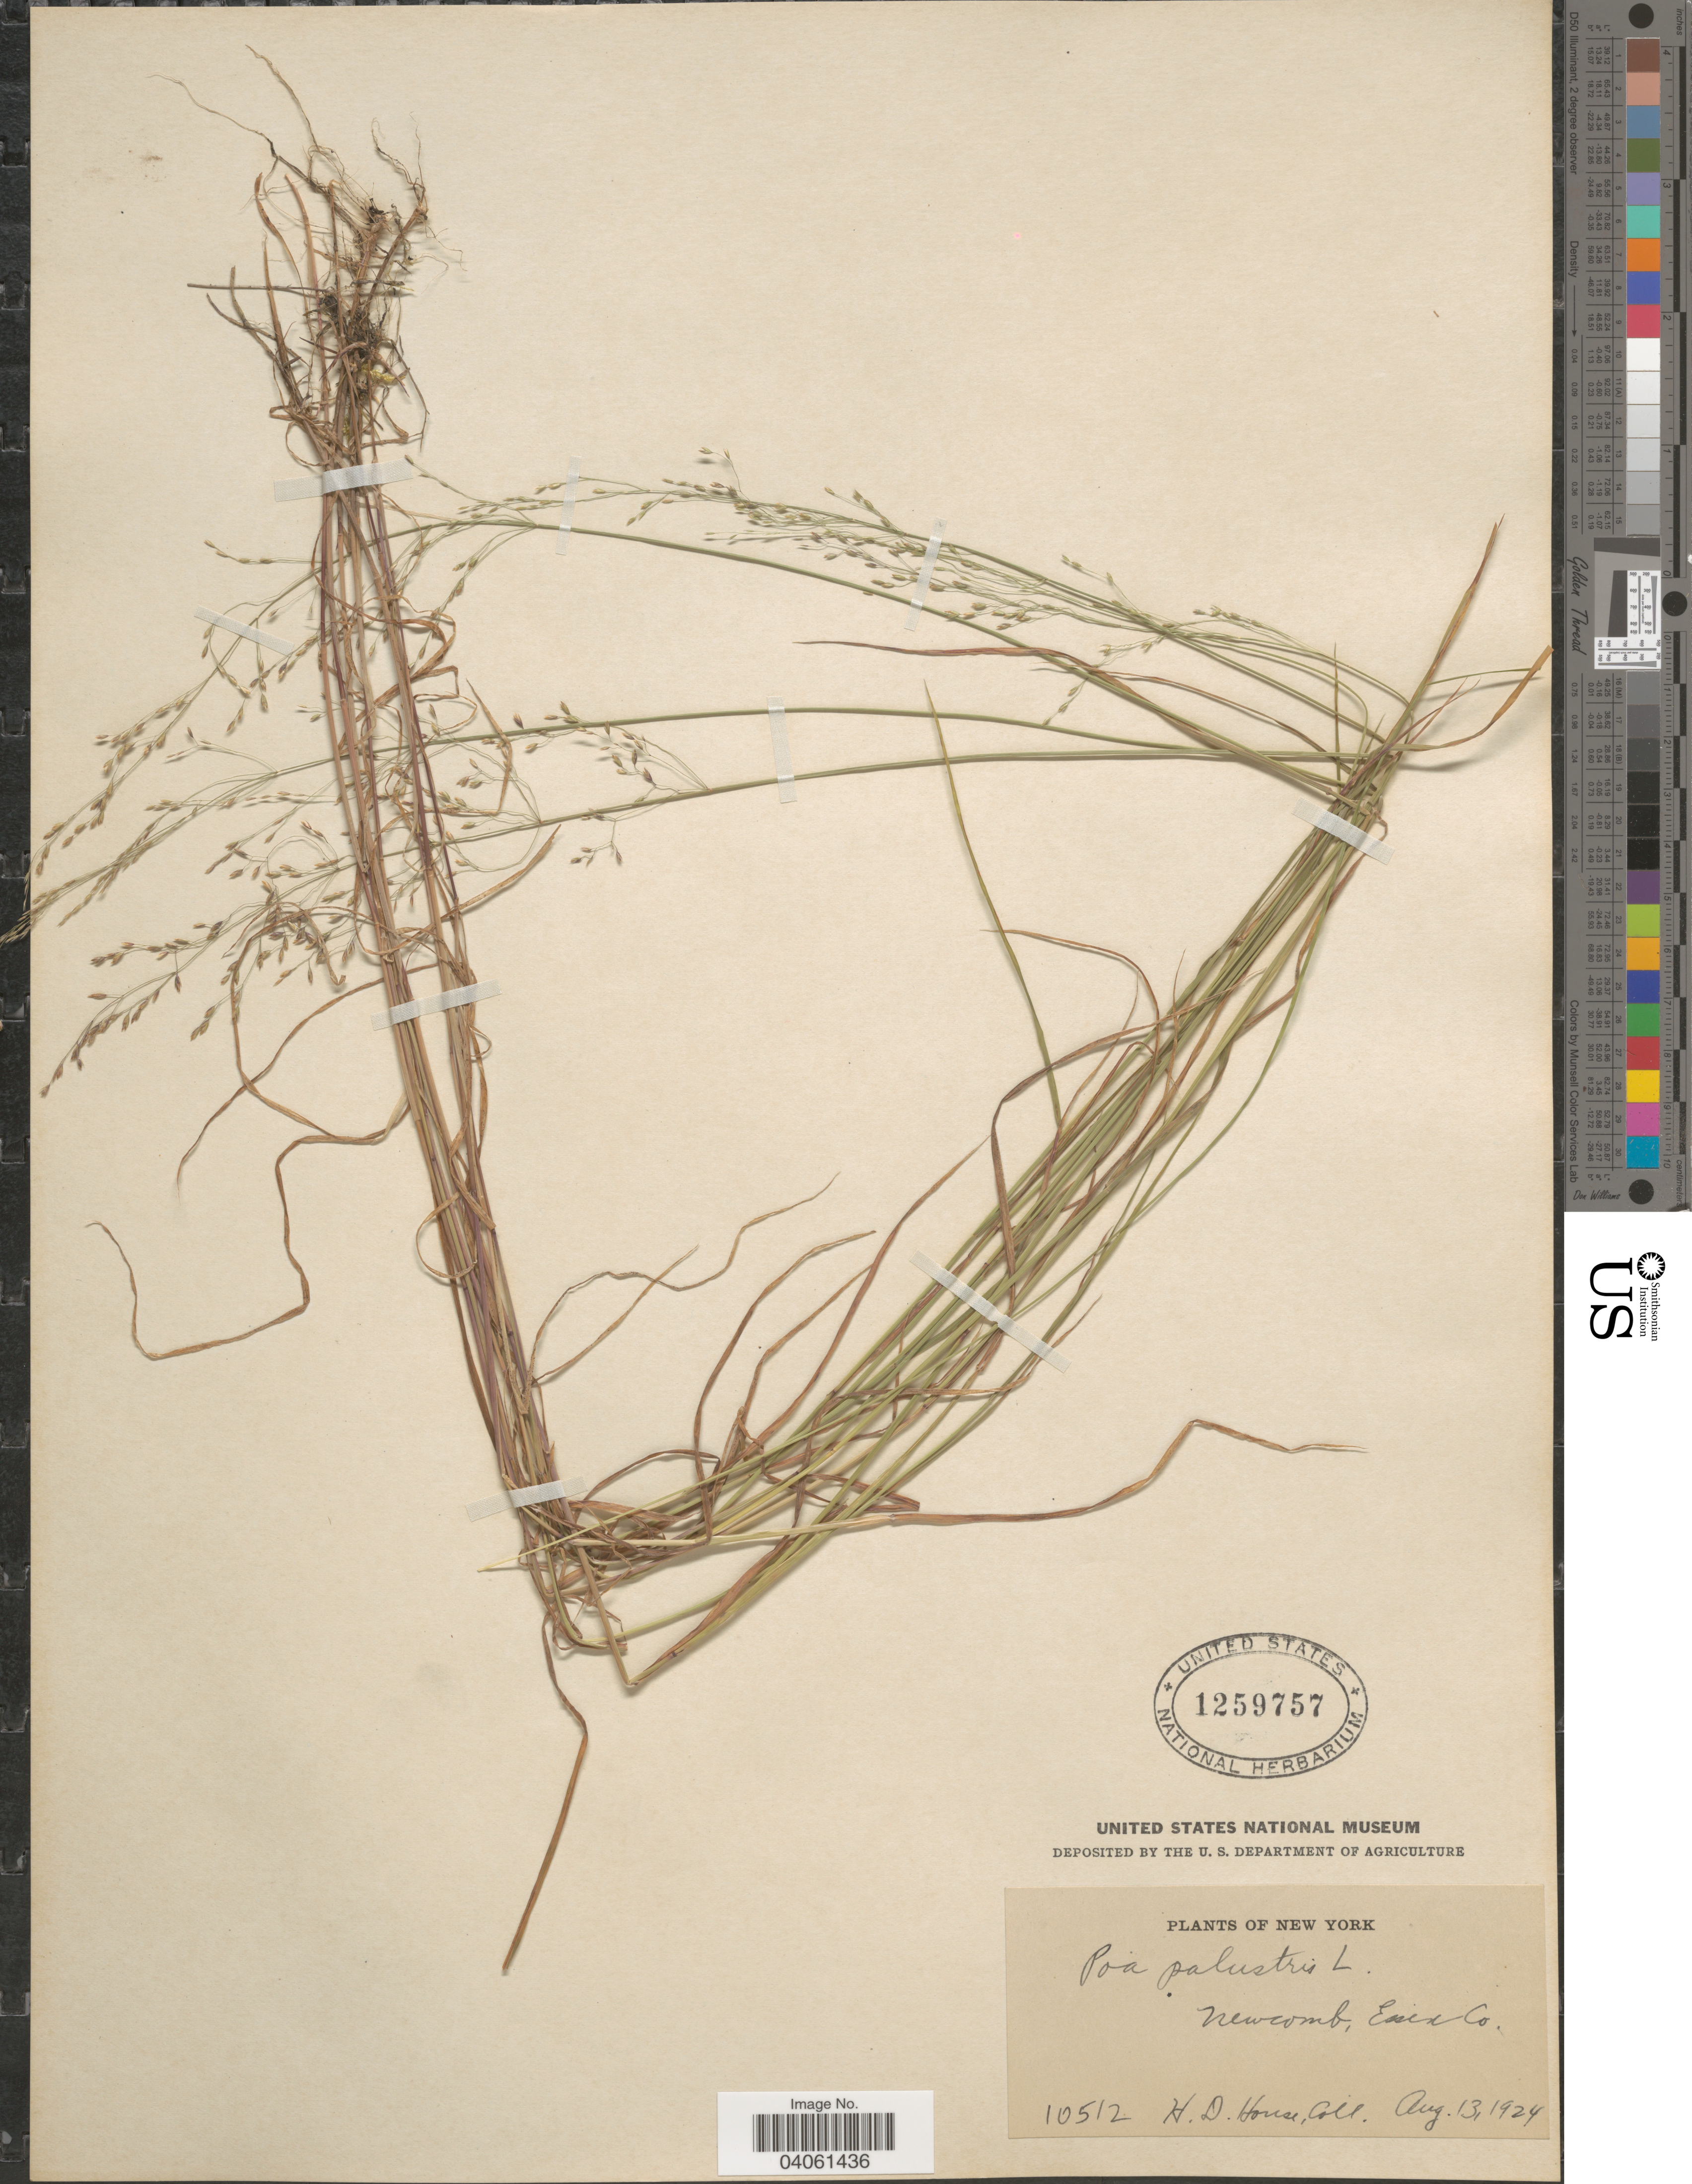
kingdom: Plantae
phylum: Tracheophyta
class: Liliopsida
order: Poales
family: Poaceae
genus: Poa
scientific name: Poa palustris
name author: L.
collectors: H. D. House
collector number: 10512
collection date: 1924-08-13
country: United States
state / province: New York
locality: Newcomb, Essex Co.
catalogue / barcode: US 1259757